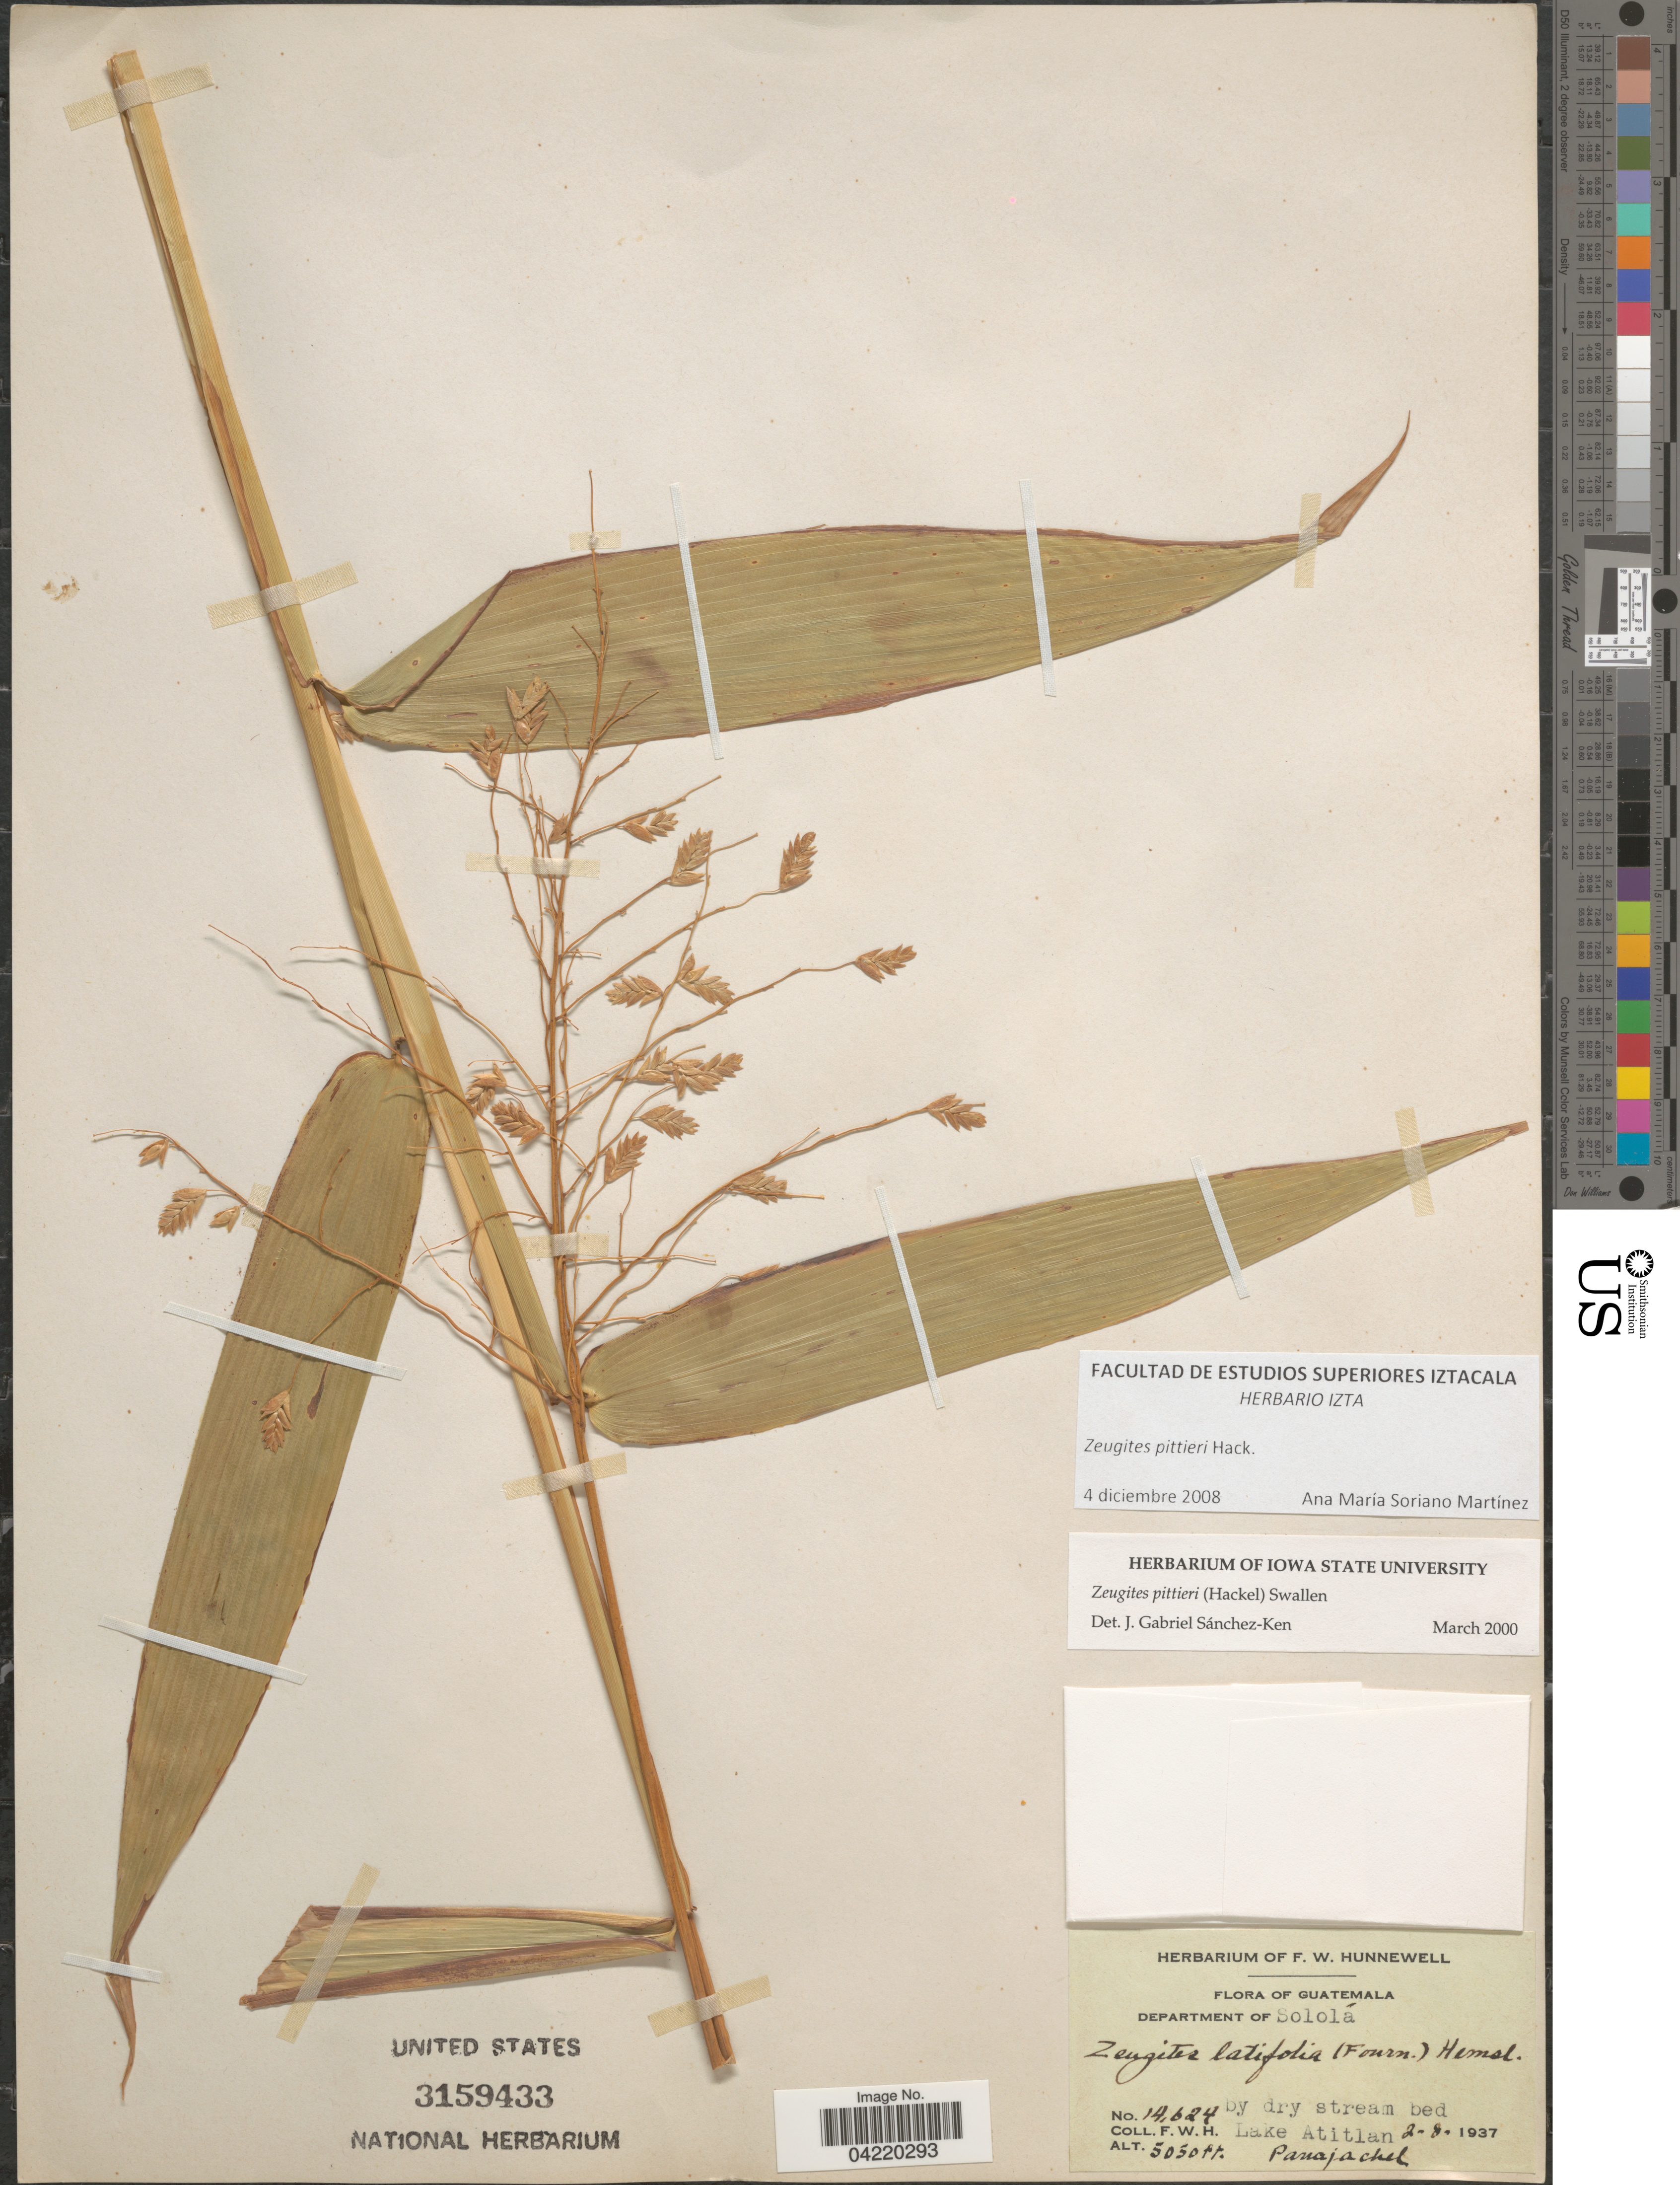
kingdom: Plantae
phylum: Tracheophyta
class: Liliopsida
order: Poales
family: Poaceae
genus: Zeugites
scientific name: Zeugites pittieri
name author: Hack.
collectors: F. Hunnewell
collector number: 14624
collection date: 1937-08-02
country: Guatemala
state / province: Solola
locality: Department of Sololá. By dry stream bed. Lake Atitlan. Panajachel.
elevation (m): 1539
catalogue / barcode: US 3159433